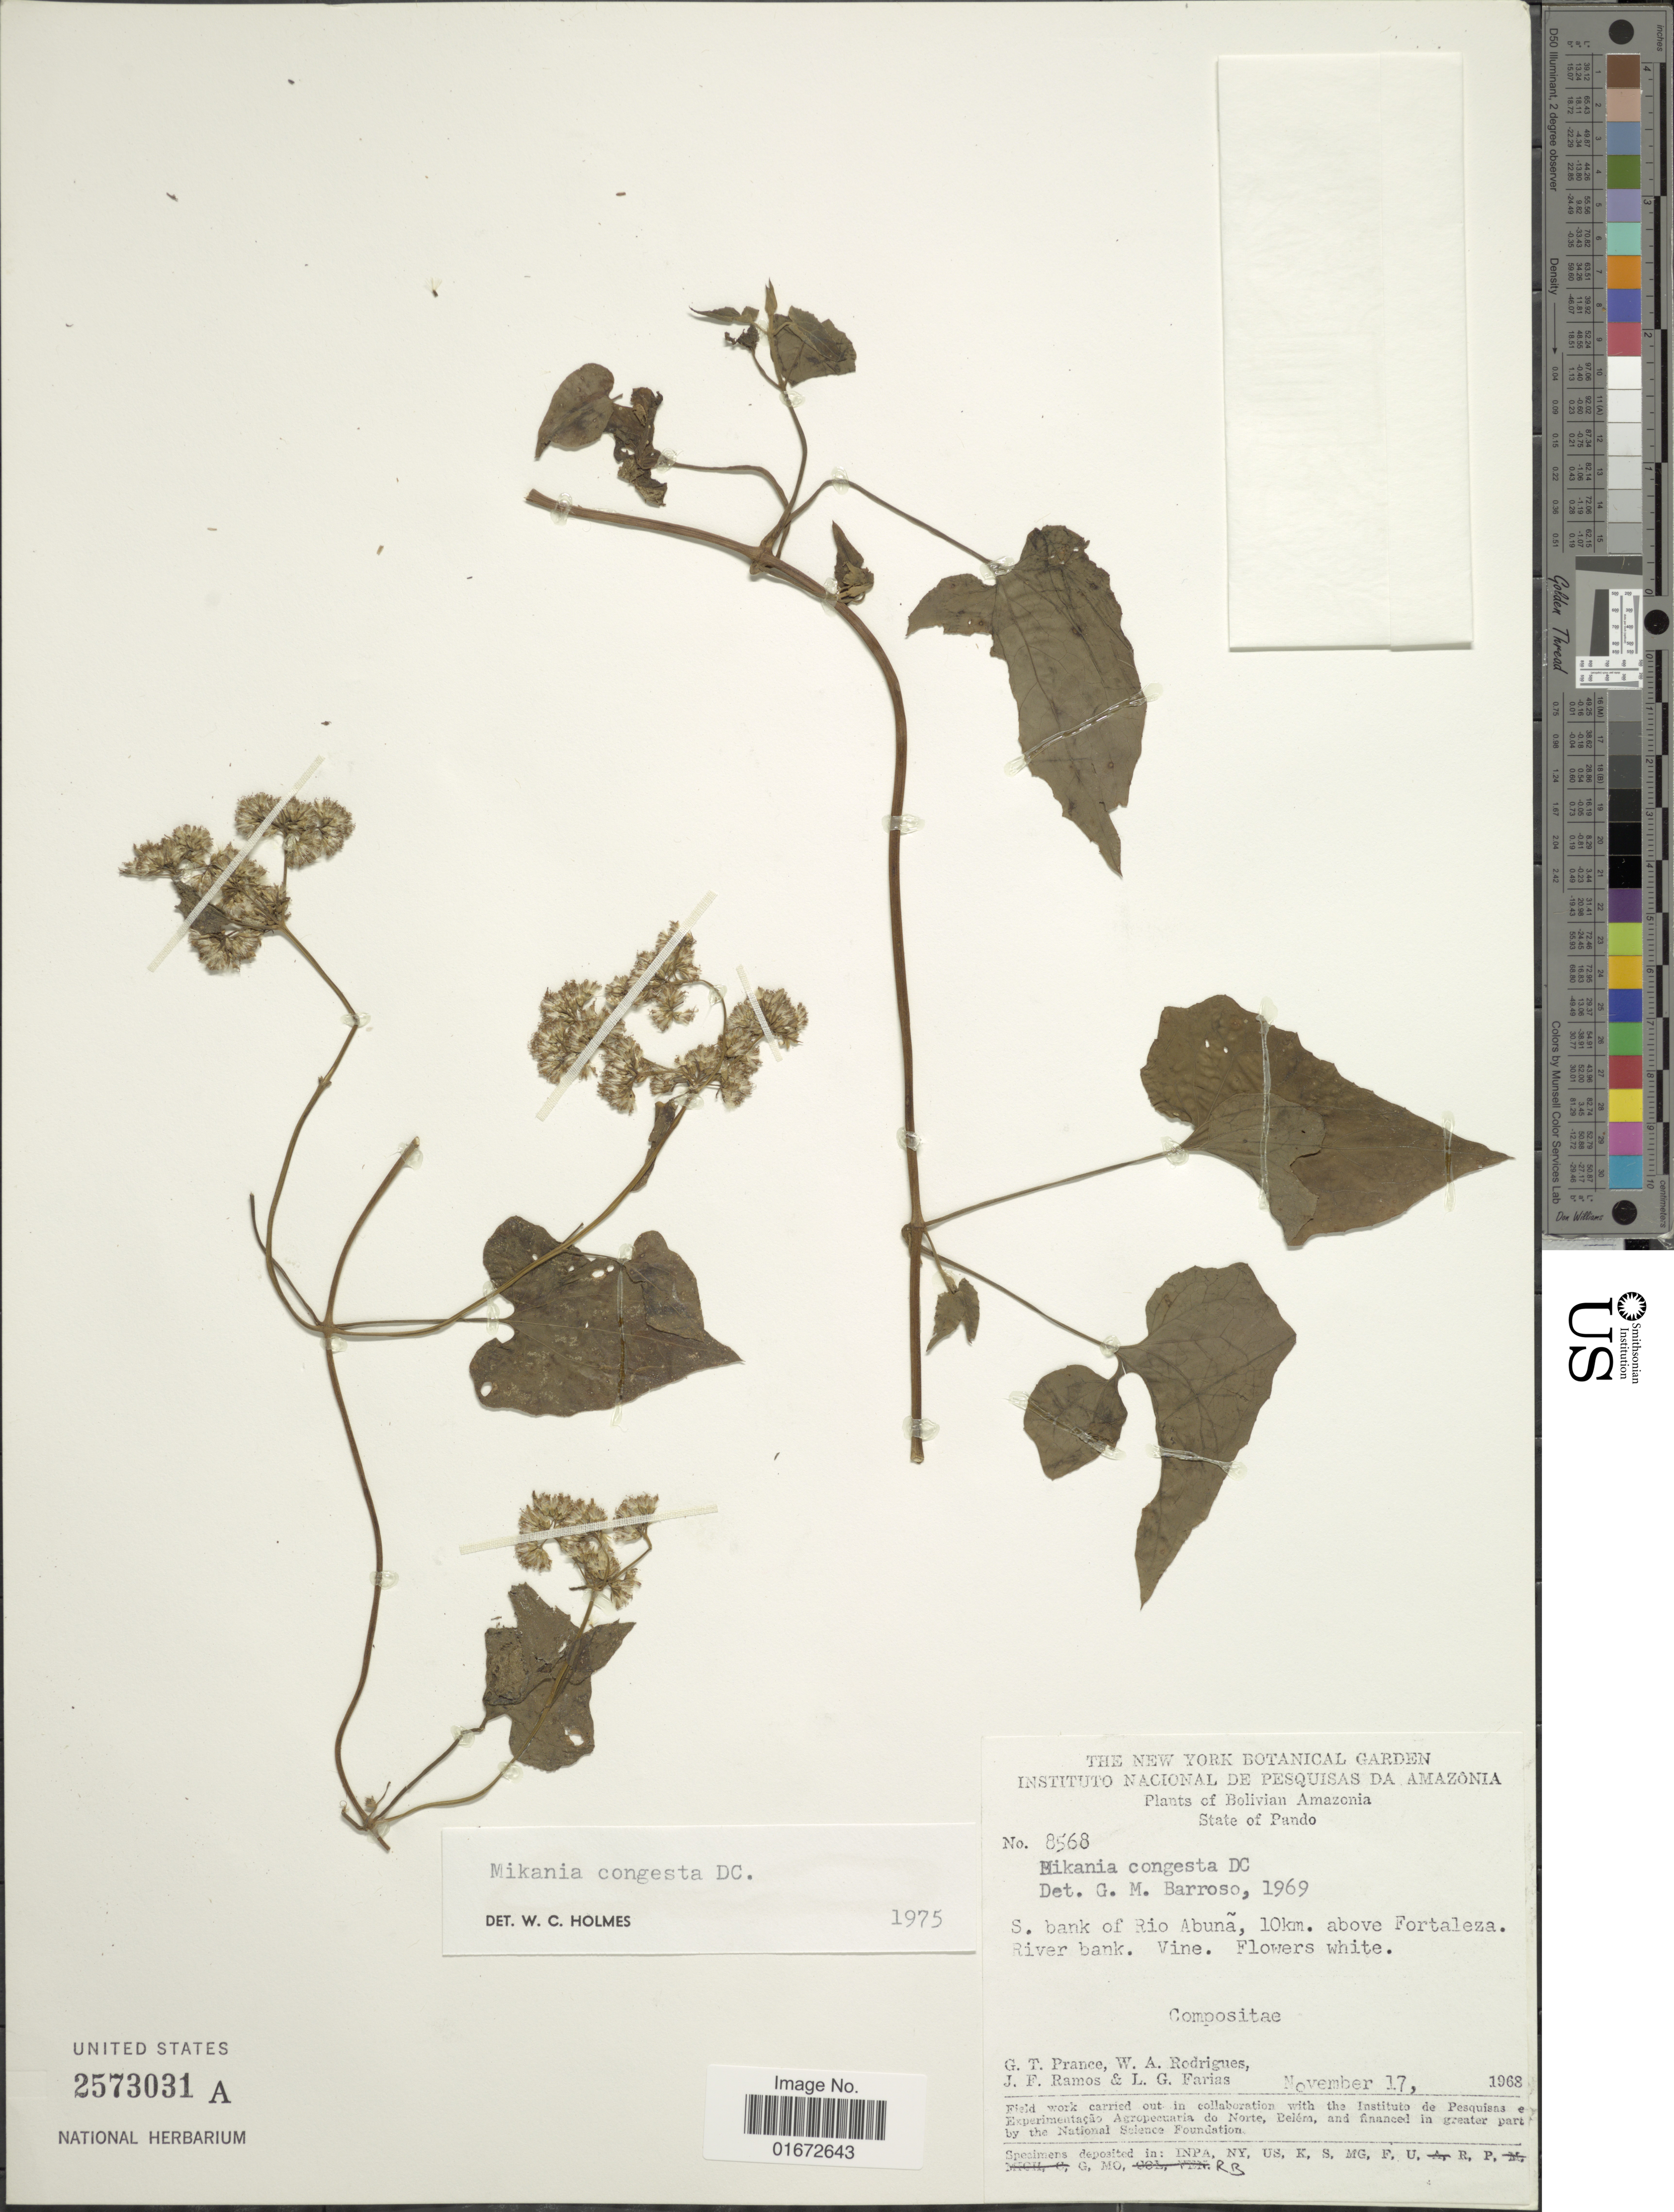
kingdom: Plantae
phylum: Tracheophyta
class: Magnoliopsida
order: Asterales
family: Asteraceae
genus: Mikania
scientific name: Mikania congesta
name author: DC.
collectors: G. T. Prance, W. A. Rodrigues, J. F. Ramos & L. G. Farias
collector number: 8568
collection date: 1968-11-17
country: Bolivia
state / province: Pando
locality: Bolivian Amazonia. State of Pando. S. bank of Rio Abuña, 10km. above Fortaleza. River bank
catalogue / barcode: US 2573031A